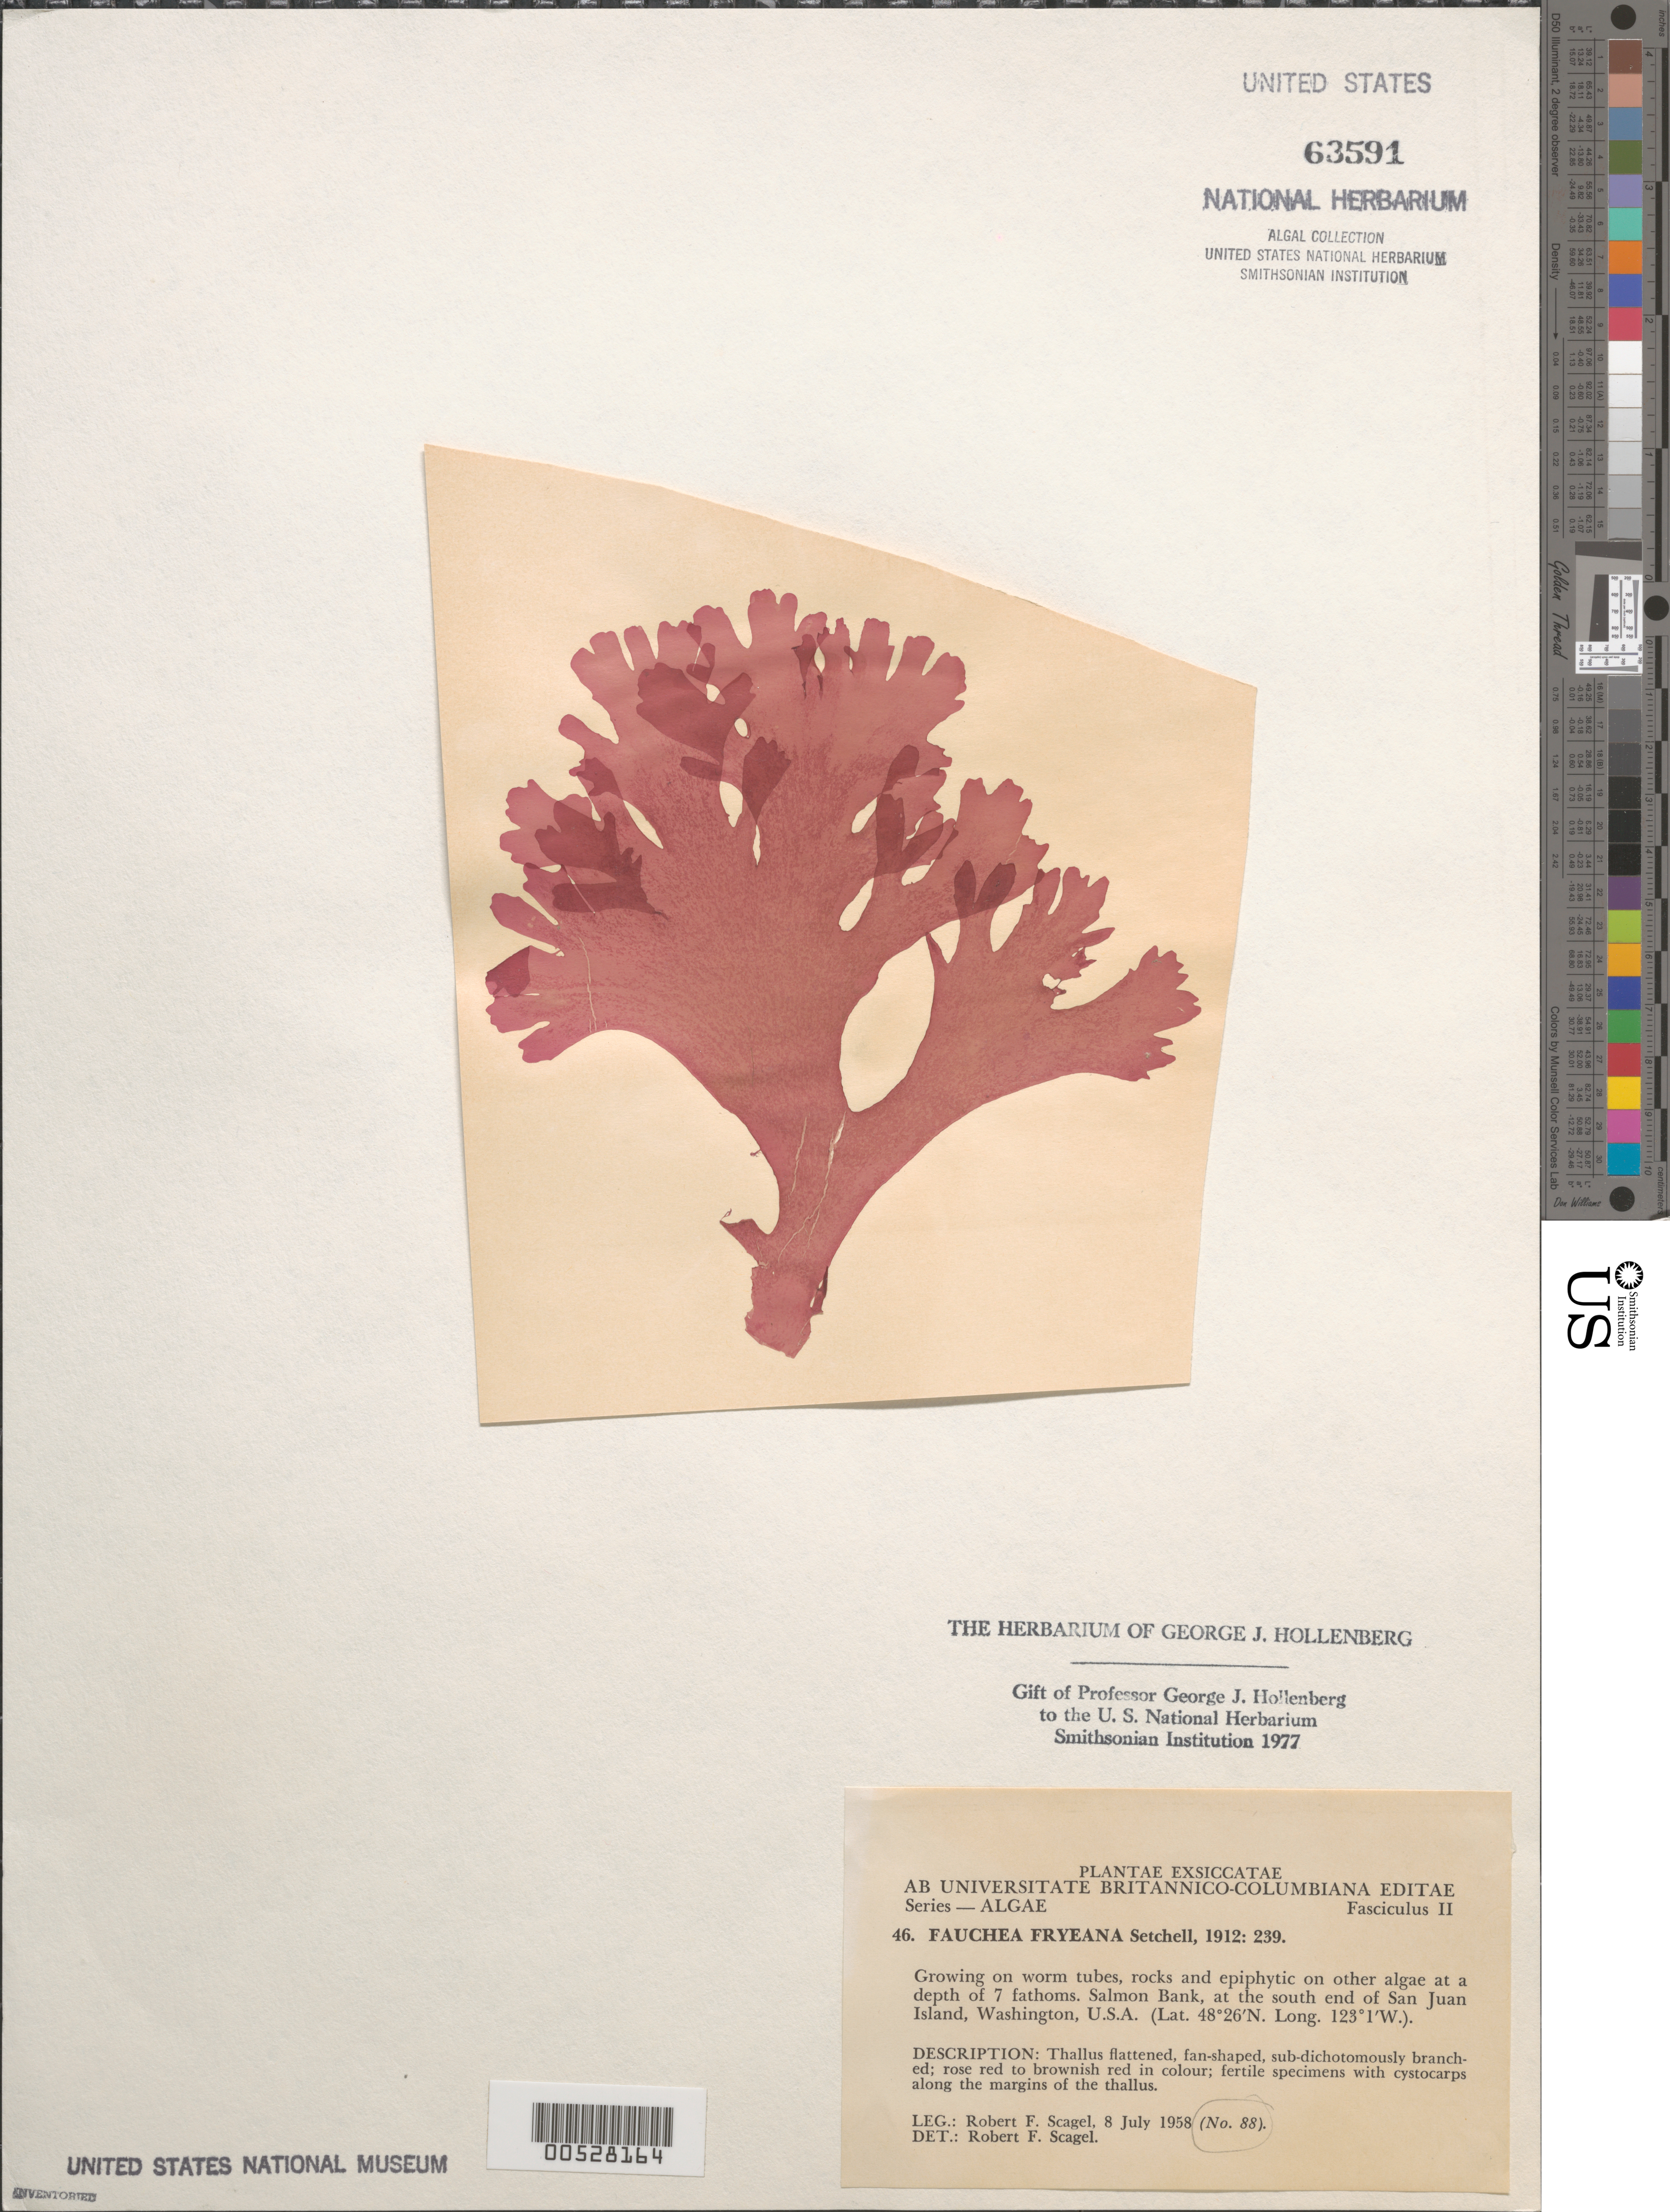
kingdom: Plantae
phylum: Rhodophyta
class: Florideophyceae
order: Rhodymeniales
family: Faucheaceae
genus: Gloiocladia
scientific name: Gloiocladia fryeana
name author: (Setchell) N. Sánchez & Rodríguez-Prieto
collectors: R. F. Scagel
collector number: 88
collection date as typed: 08 Jul 1958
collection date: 1958-07-08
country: United States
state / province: Washington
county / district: San Juan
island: San Juan Island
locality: Salmon Bank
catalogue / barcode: US 63591